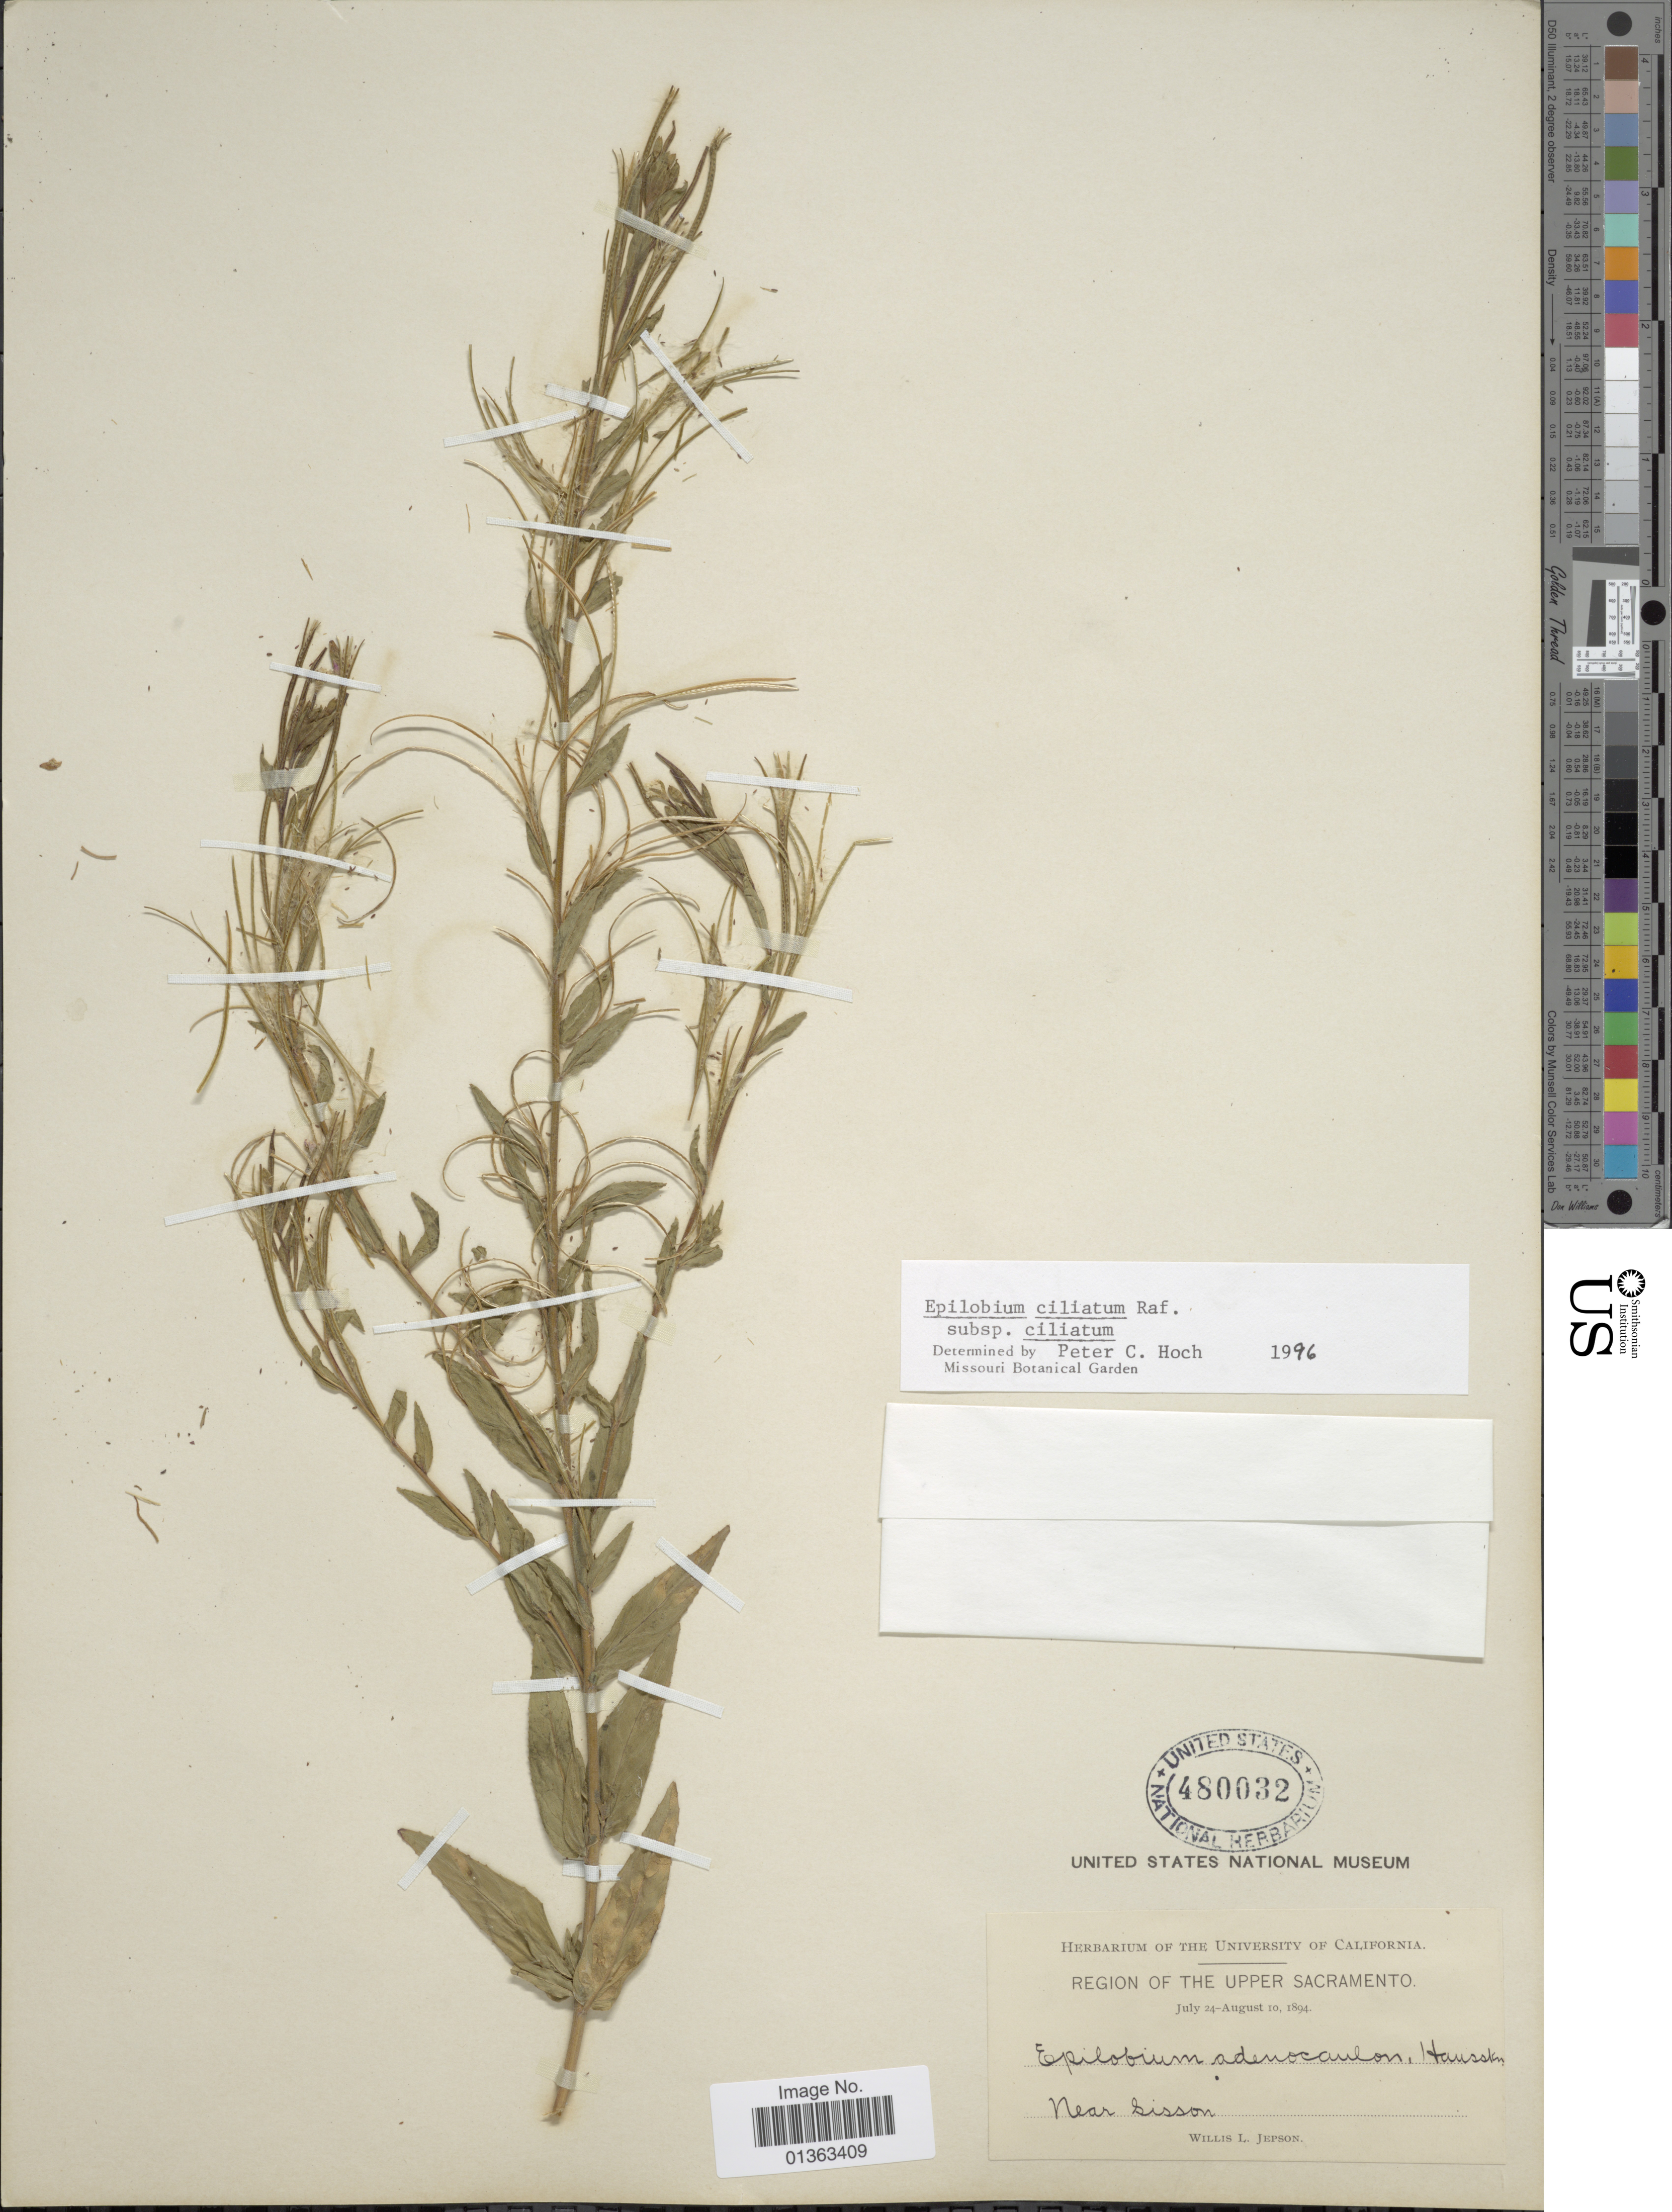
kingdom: Plantae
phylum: Tracheophyta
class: Magnoliopsida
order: Myrtales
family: Onagraceae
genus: Epilobium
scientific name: Epilobium ciliatum subsp. ciliatum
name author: Raf.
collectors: W. L. Jepson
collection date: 1894-07-24/1894-08-10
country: United States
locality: Region of the Upper Sacramento. Near Sisson.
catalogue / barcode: US 480032